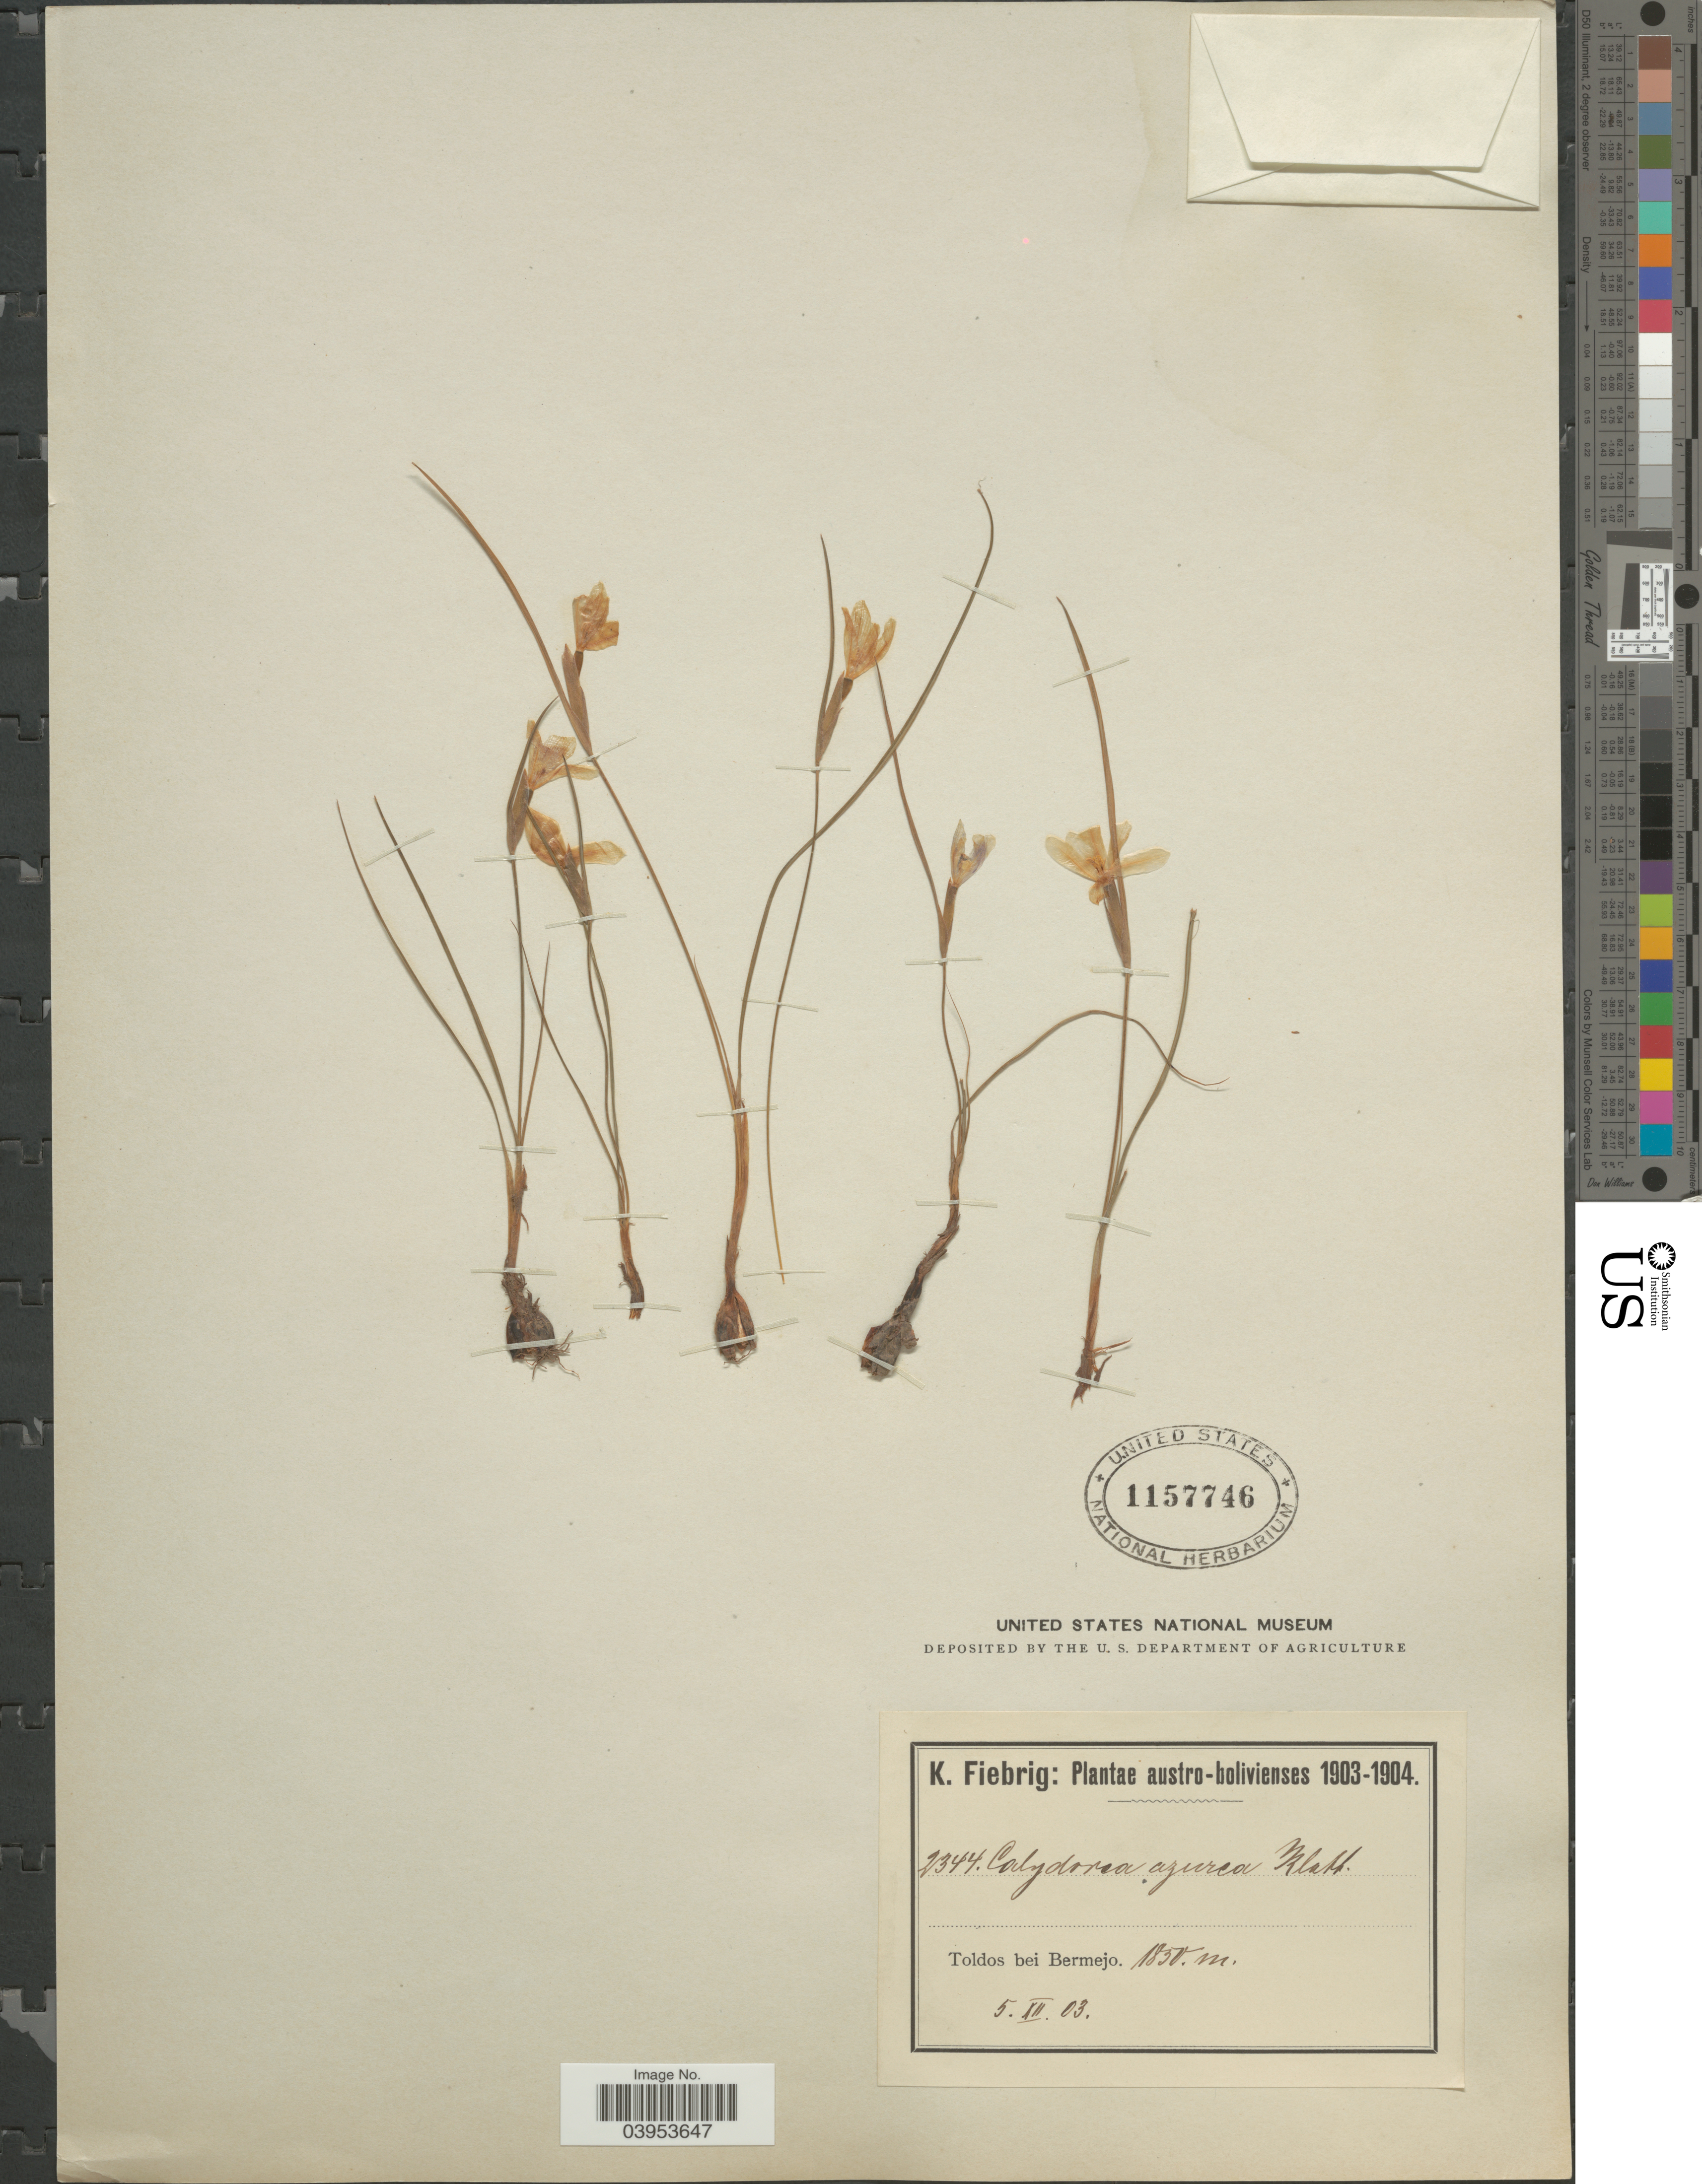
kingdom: Plantae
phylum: Tracheophyta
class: Liliopsida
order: Asparagales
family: Iridaceae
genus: Calydorea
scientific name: Calydorea azurea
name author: Klatt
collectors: K. Fiebrig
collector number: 2344*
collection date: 1903-12-05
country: Bolivia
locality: Austro-bolivienses. Toldos bei Bermejo.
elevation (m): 1850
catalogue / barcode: US 1157746